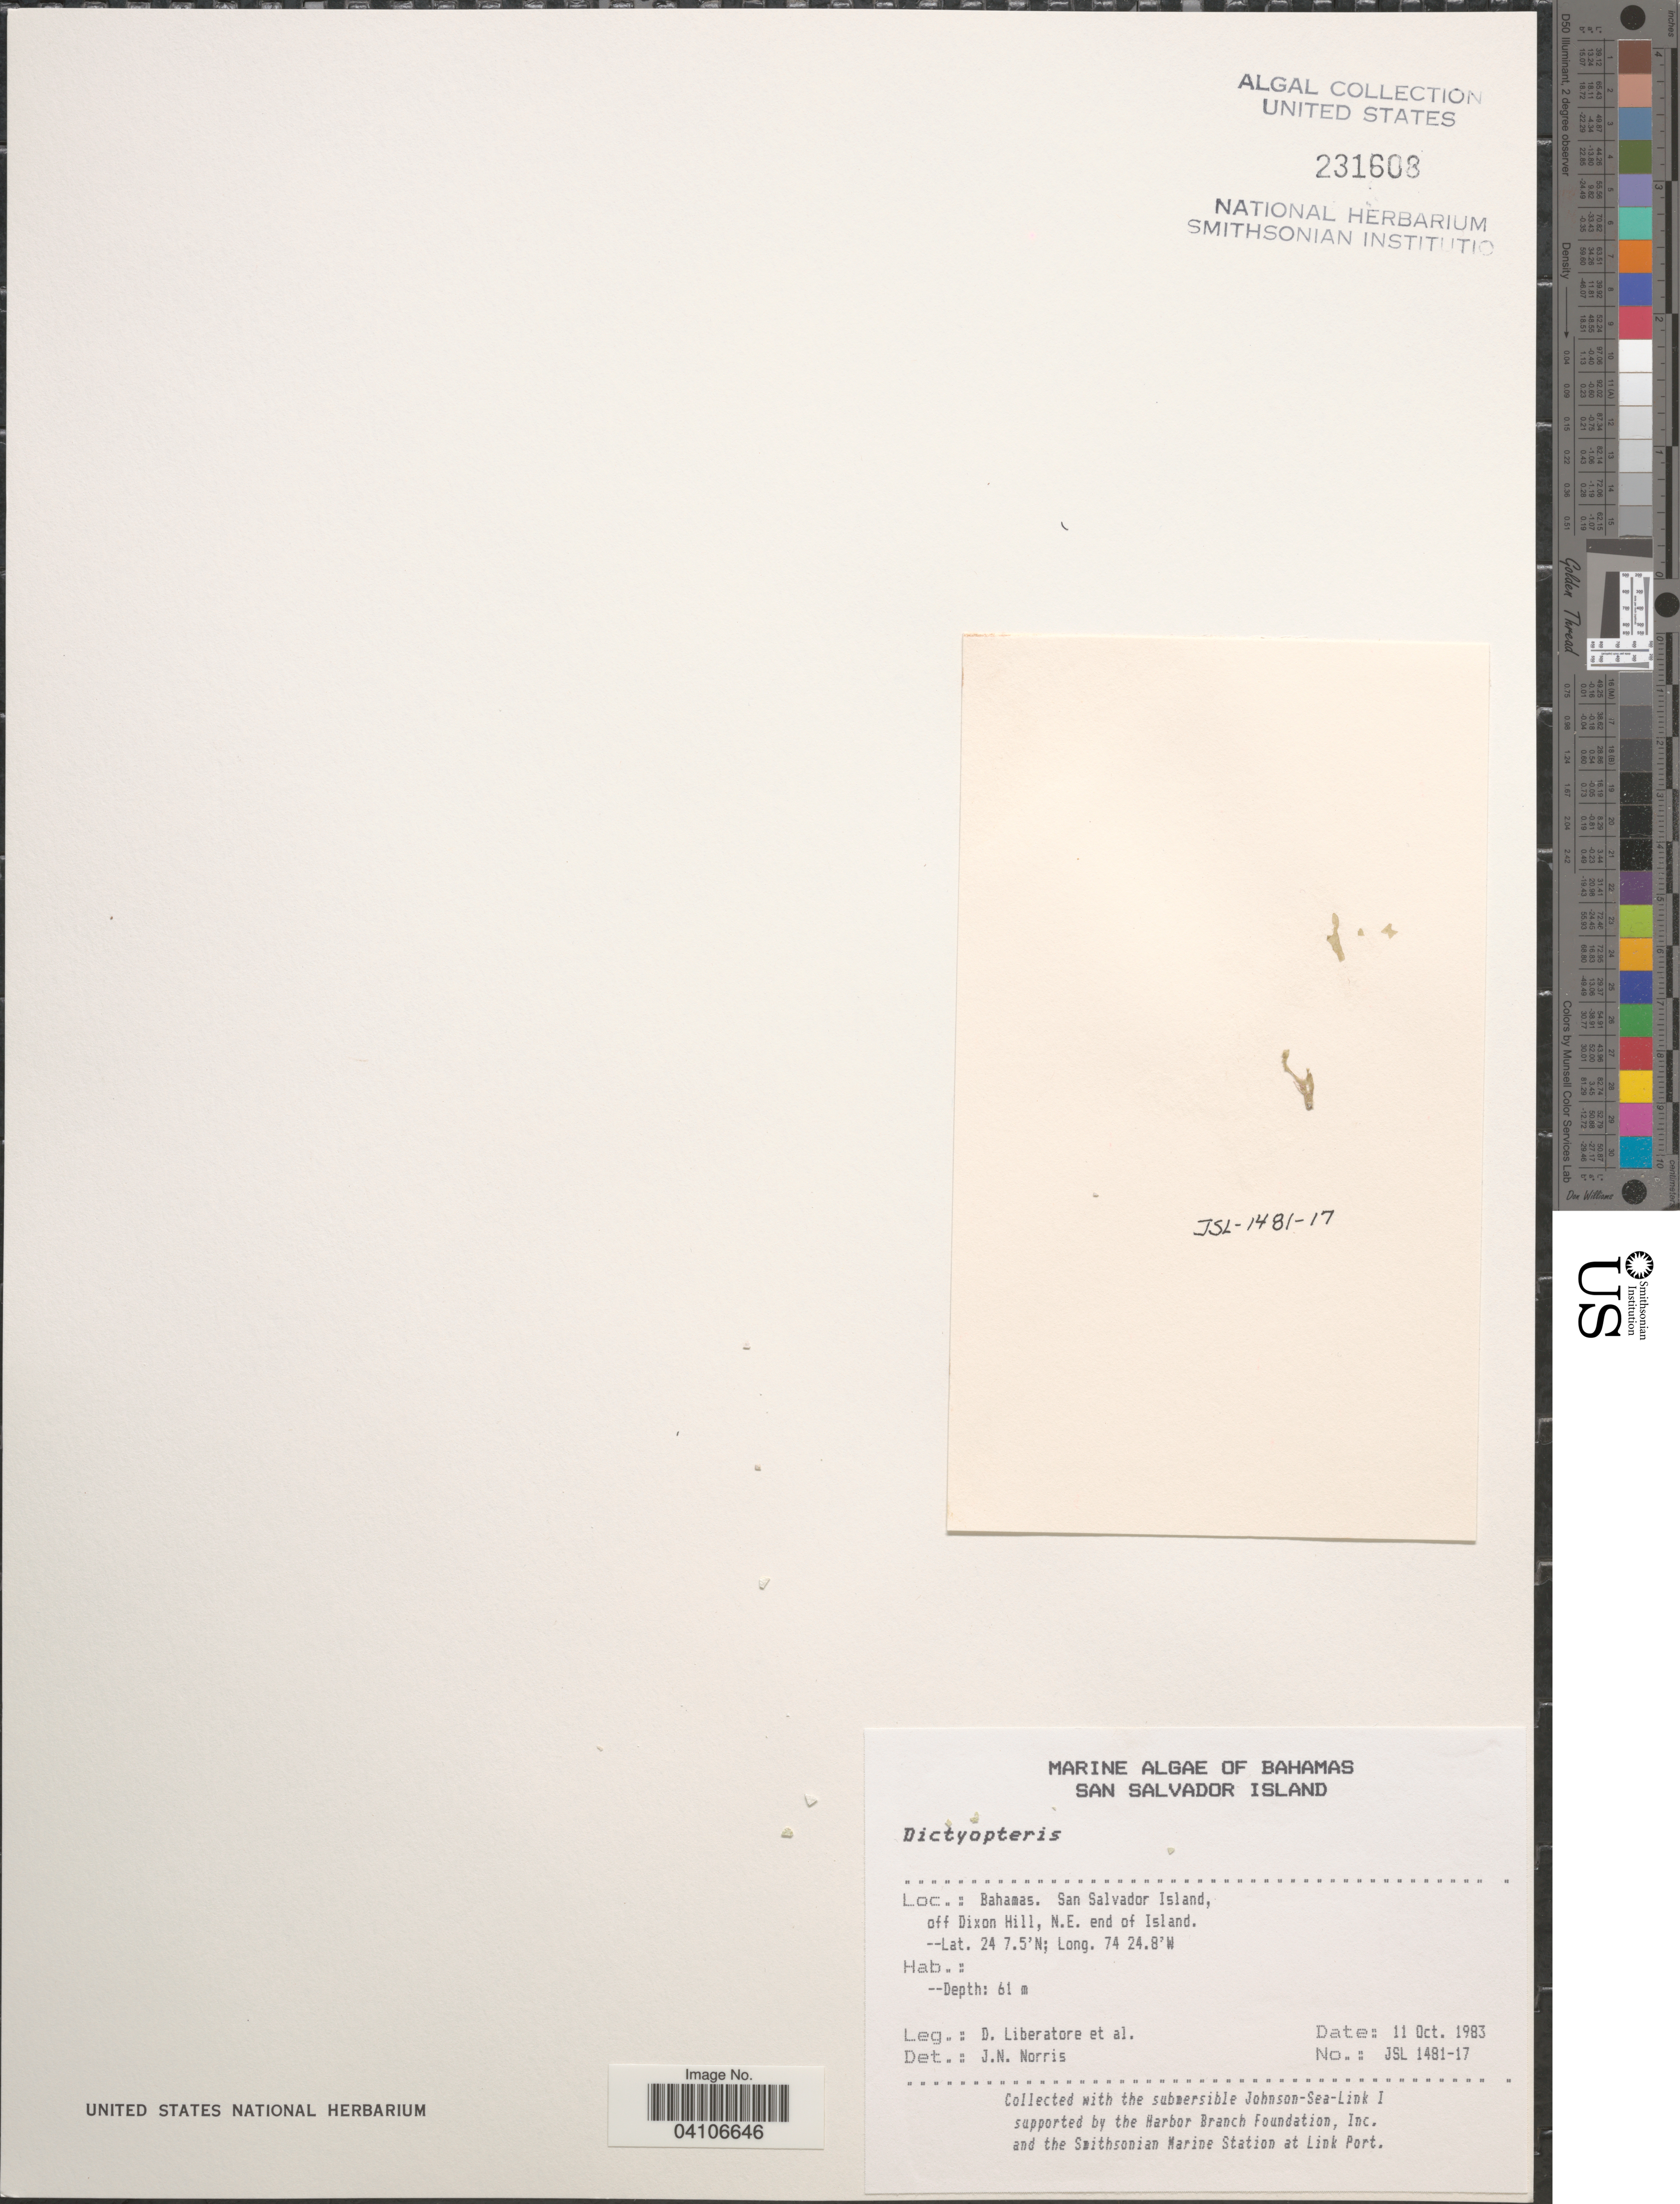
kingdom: Chromista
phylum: Ochrophyta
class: Phaeophyceae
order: Dictyotales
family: Dictyotaceae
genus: Dictyopteris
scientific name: Dictyopteris sp.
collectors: D. Liberatore & et al.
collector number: JSL 1481-17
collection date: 1983-10-11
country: Bahamas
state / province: San Salvador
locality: San Salvador Island, off Dixon Hill, N.E. end of Island.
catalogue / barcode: US 231608